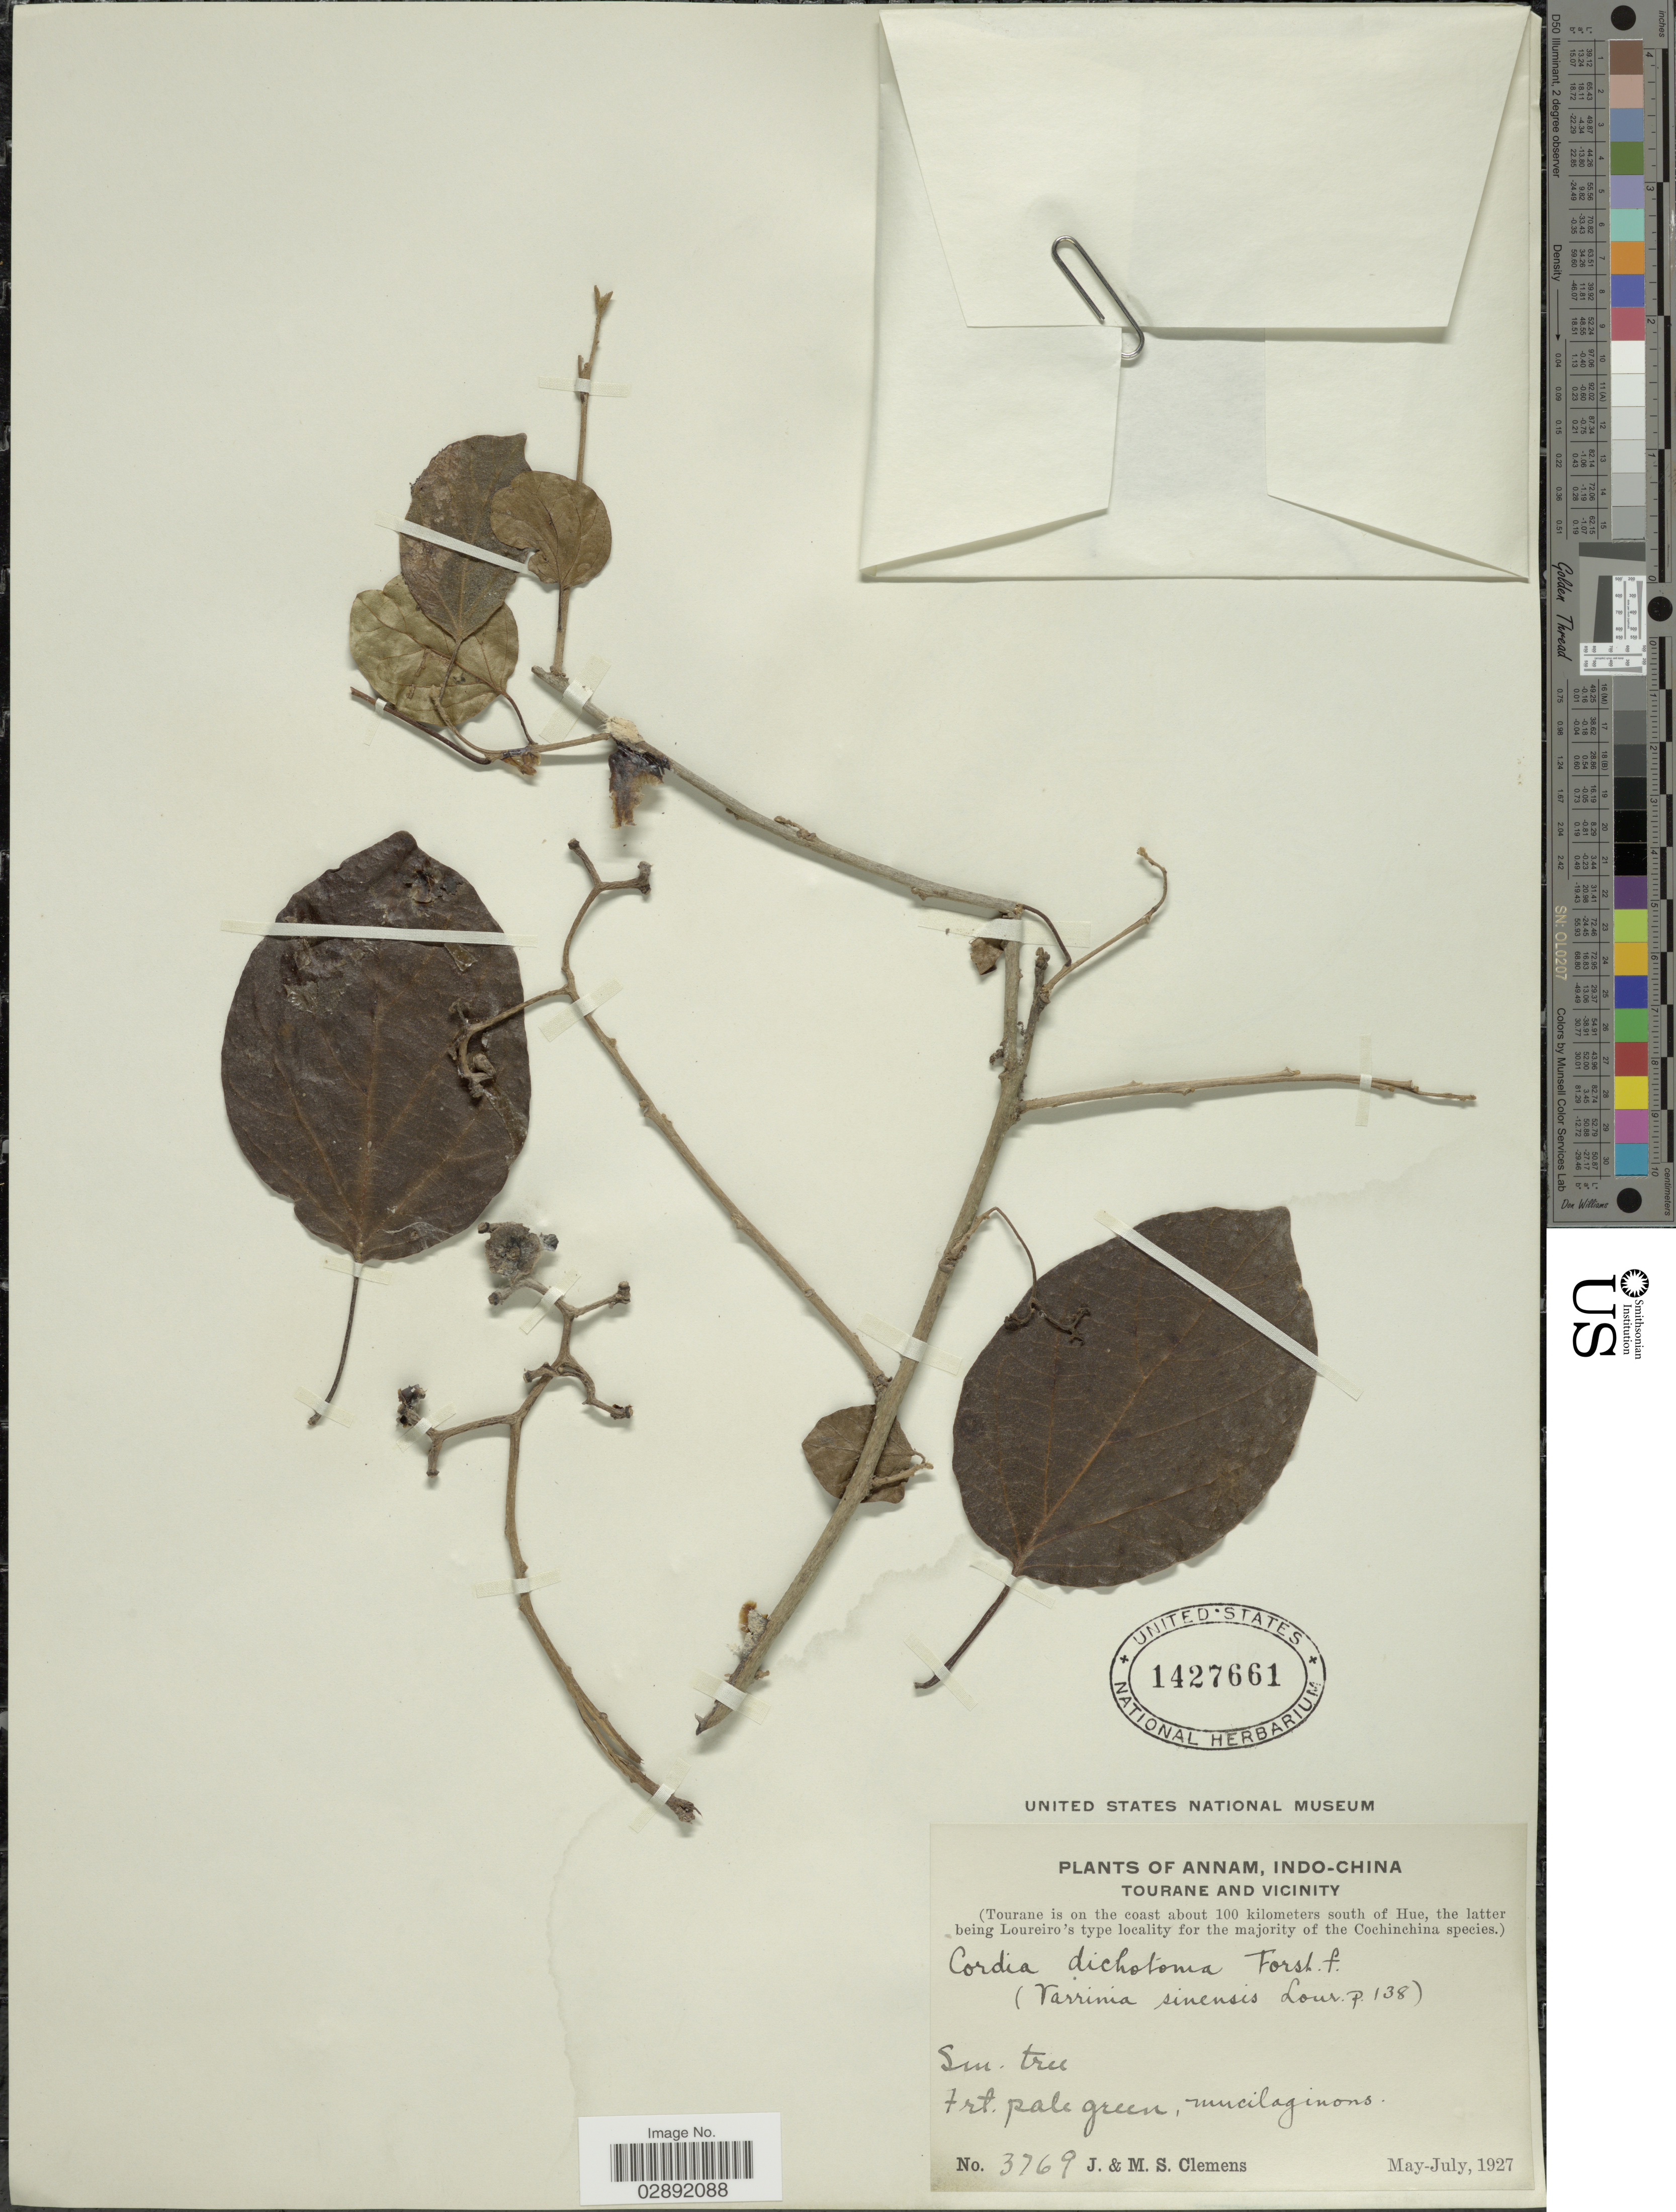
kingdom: Plantae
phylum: Tracheophyta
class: Magnoliopsida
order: Boraginales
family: Cordiaceae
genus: Cordia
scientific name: Cordia dichotoma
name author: G. Forst.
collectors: J. Clemens & M. S. Clemens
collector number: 3769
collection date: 1927-05/1927-07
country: Vietnam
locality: Annam, Indo-China, Tourane and Vicinity, (Tourane is on the coast about 100 kilometers south of Hue).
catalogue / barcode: US 1427661